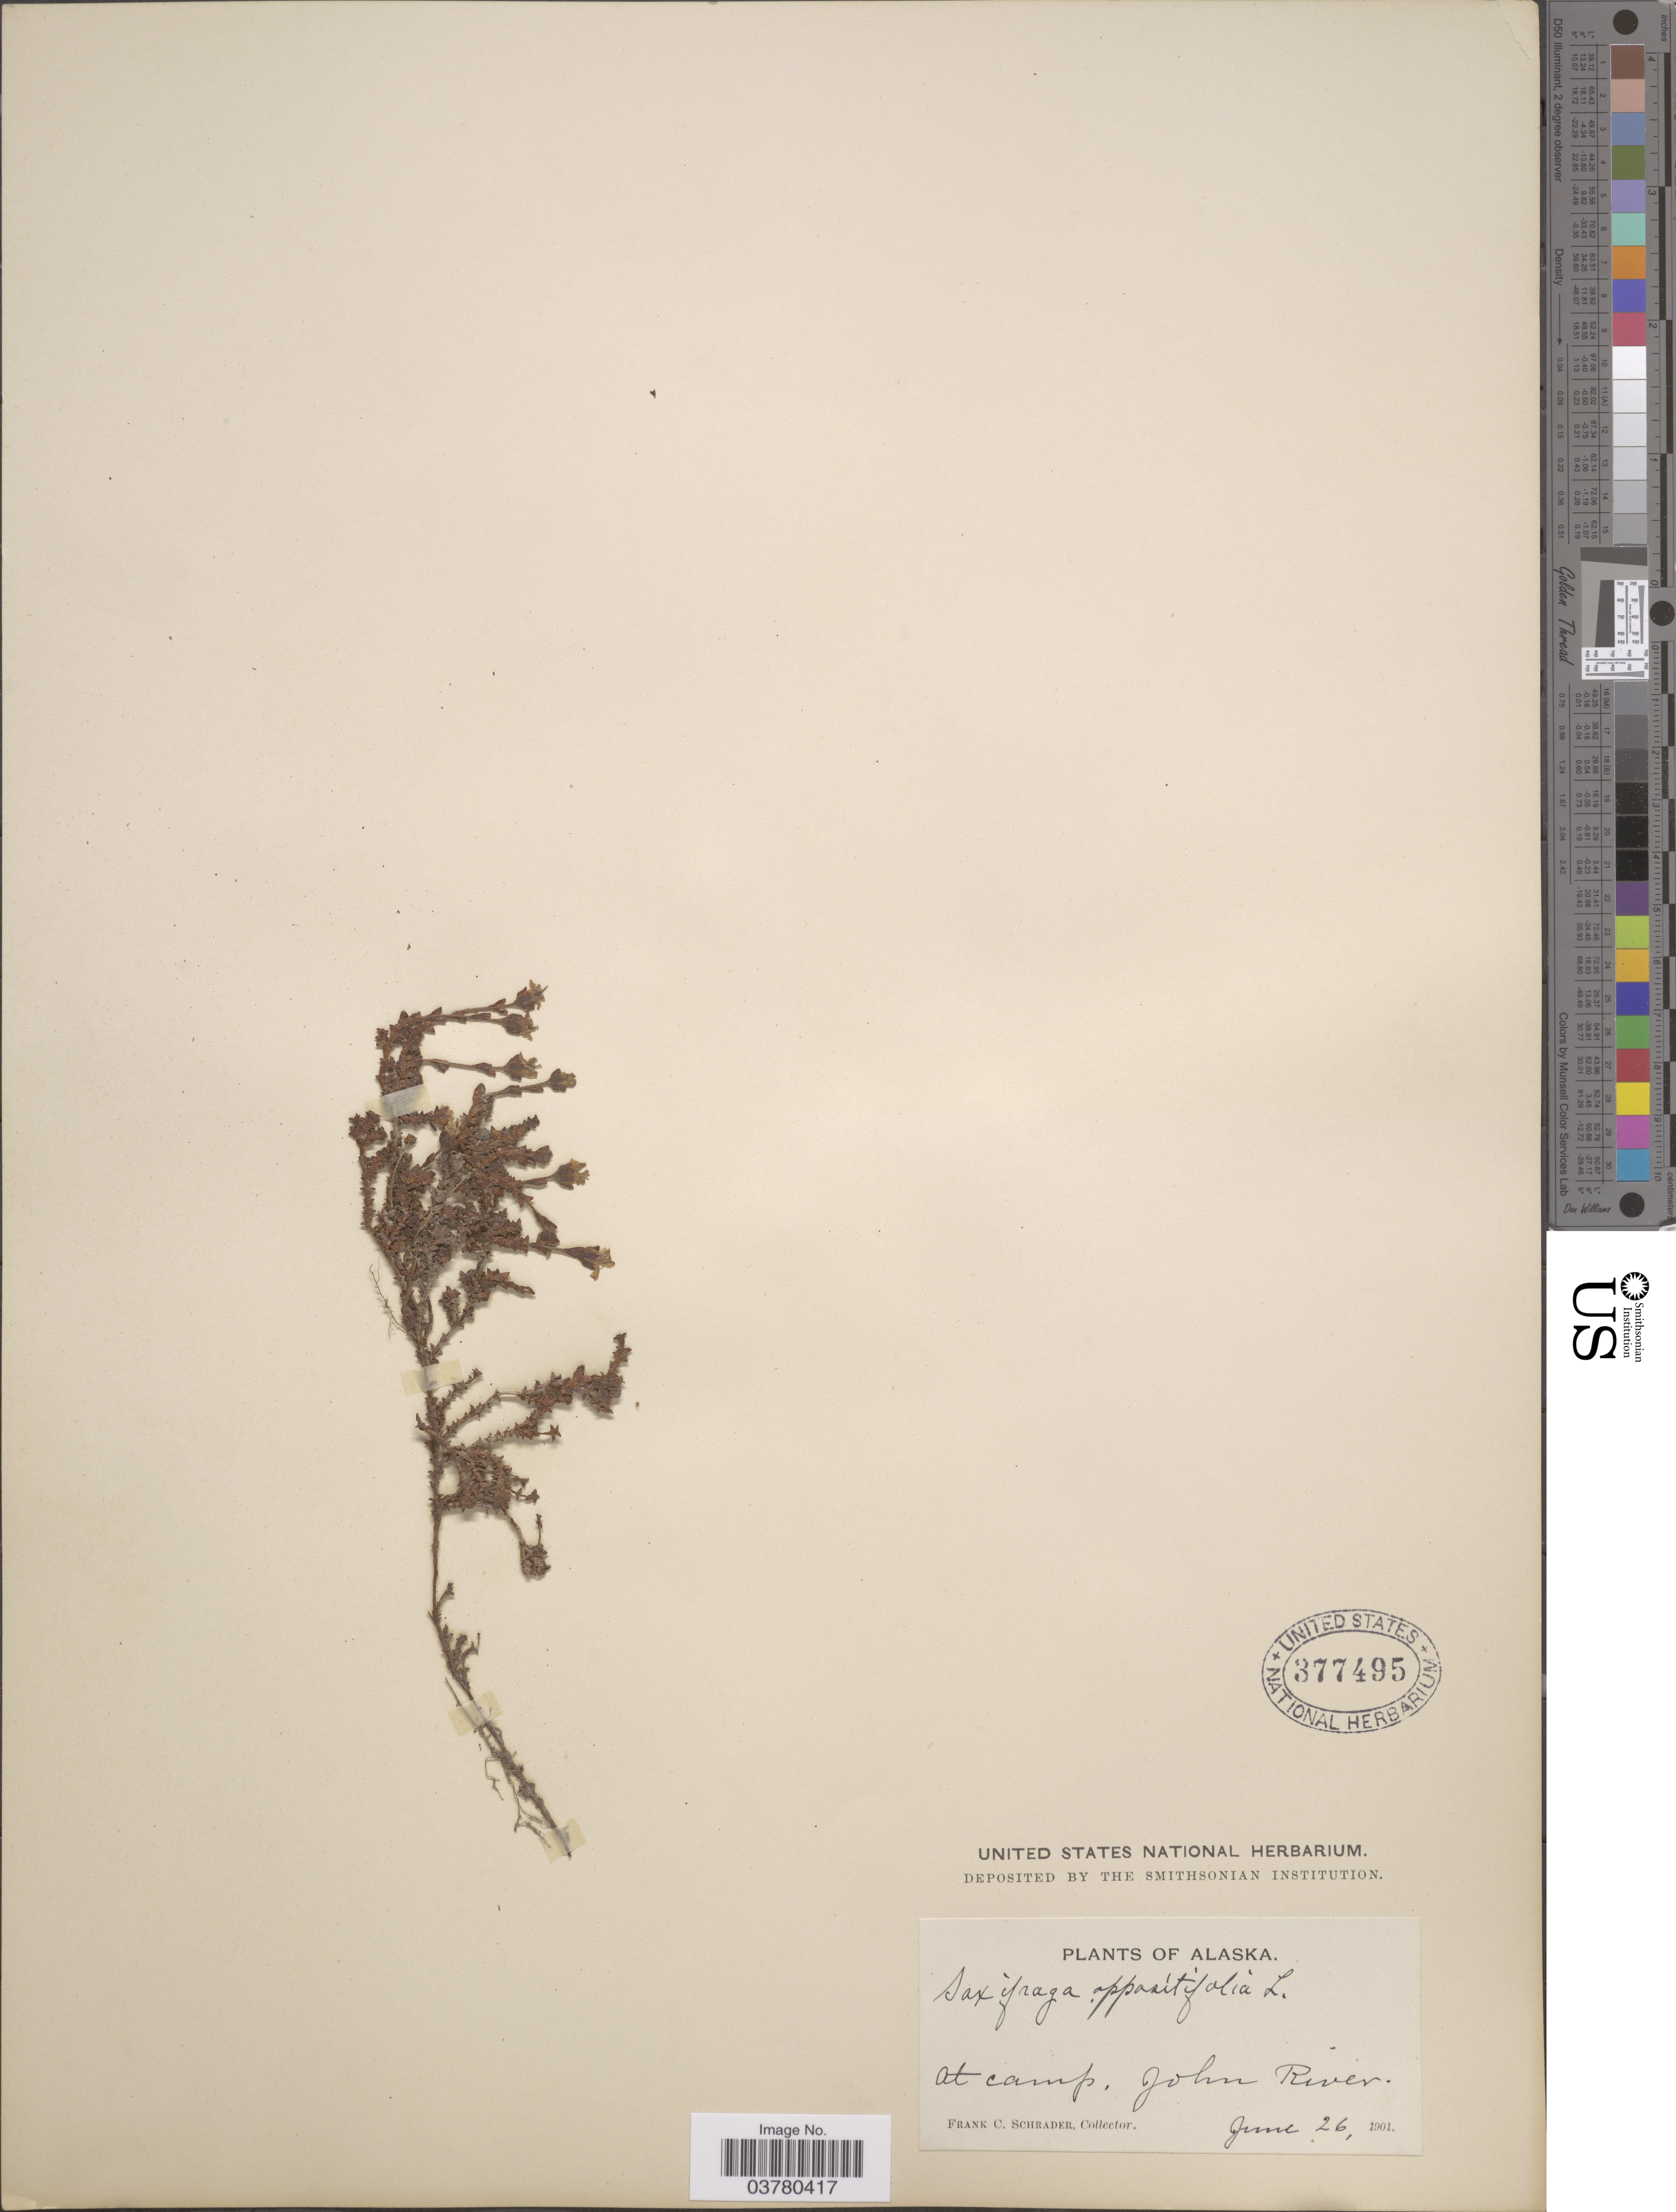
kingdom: Plantae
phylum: Tracheophyta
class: Magnoliopsida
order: Saxifragales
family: Saxifragaceae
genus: Saxifraga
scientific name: Saxifraga oppositifolia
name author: L.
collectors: F. C. Schrader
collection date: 1901-06-26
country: United States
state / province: Alaska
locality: At camp, John River.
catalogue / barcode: US 377495